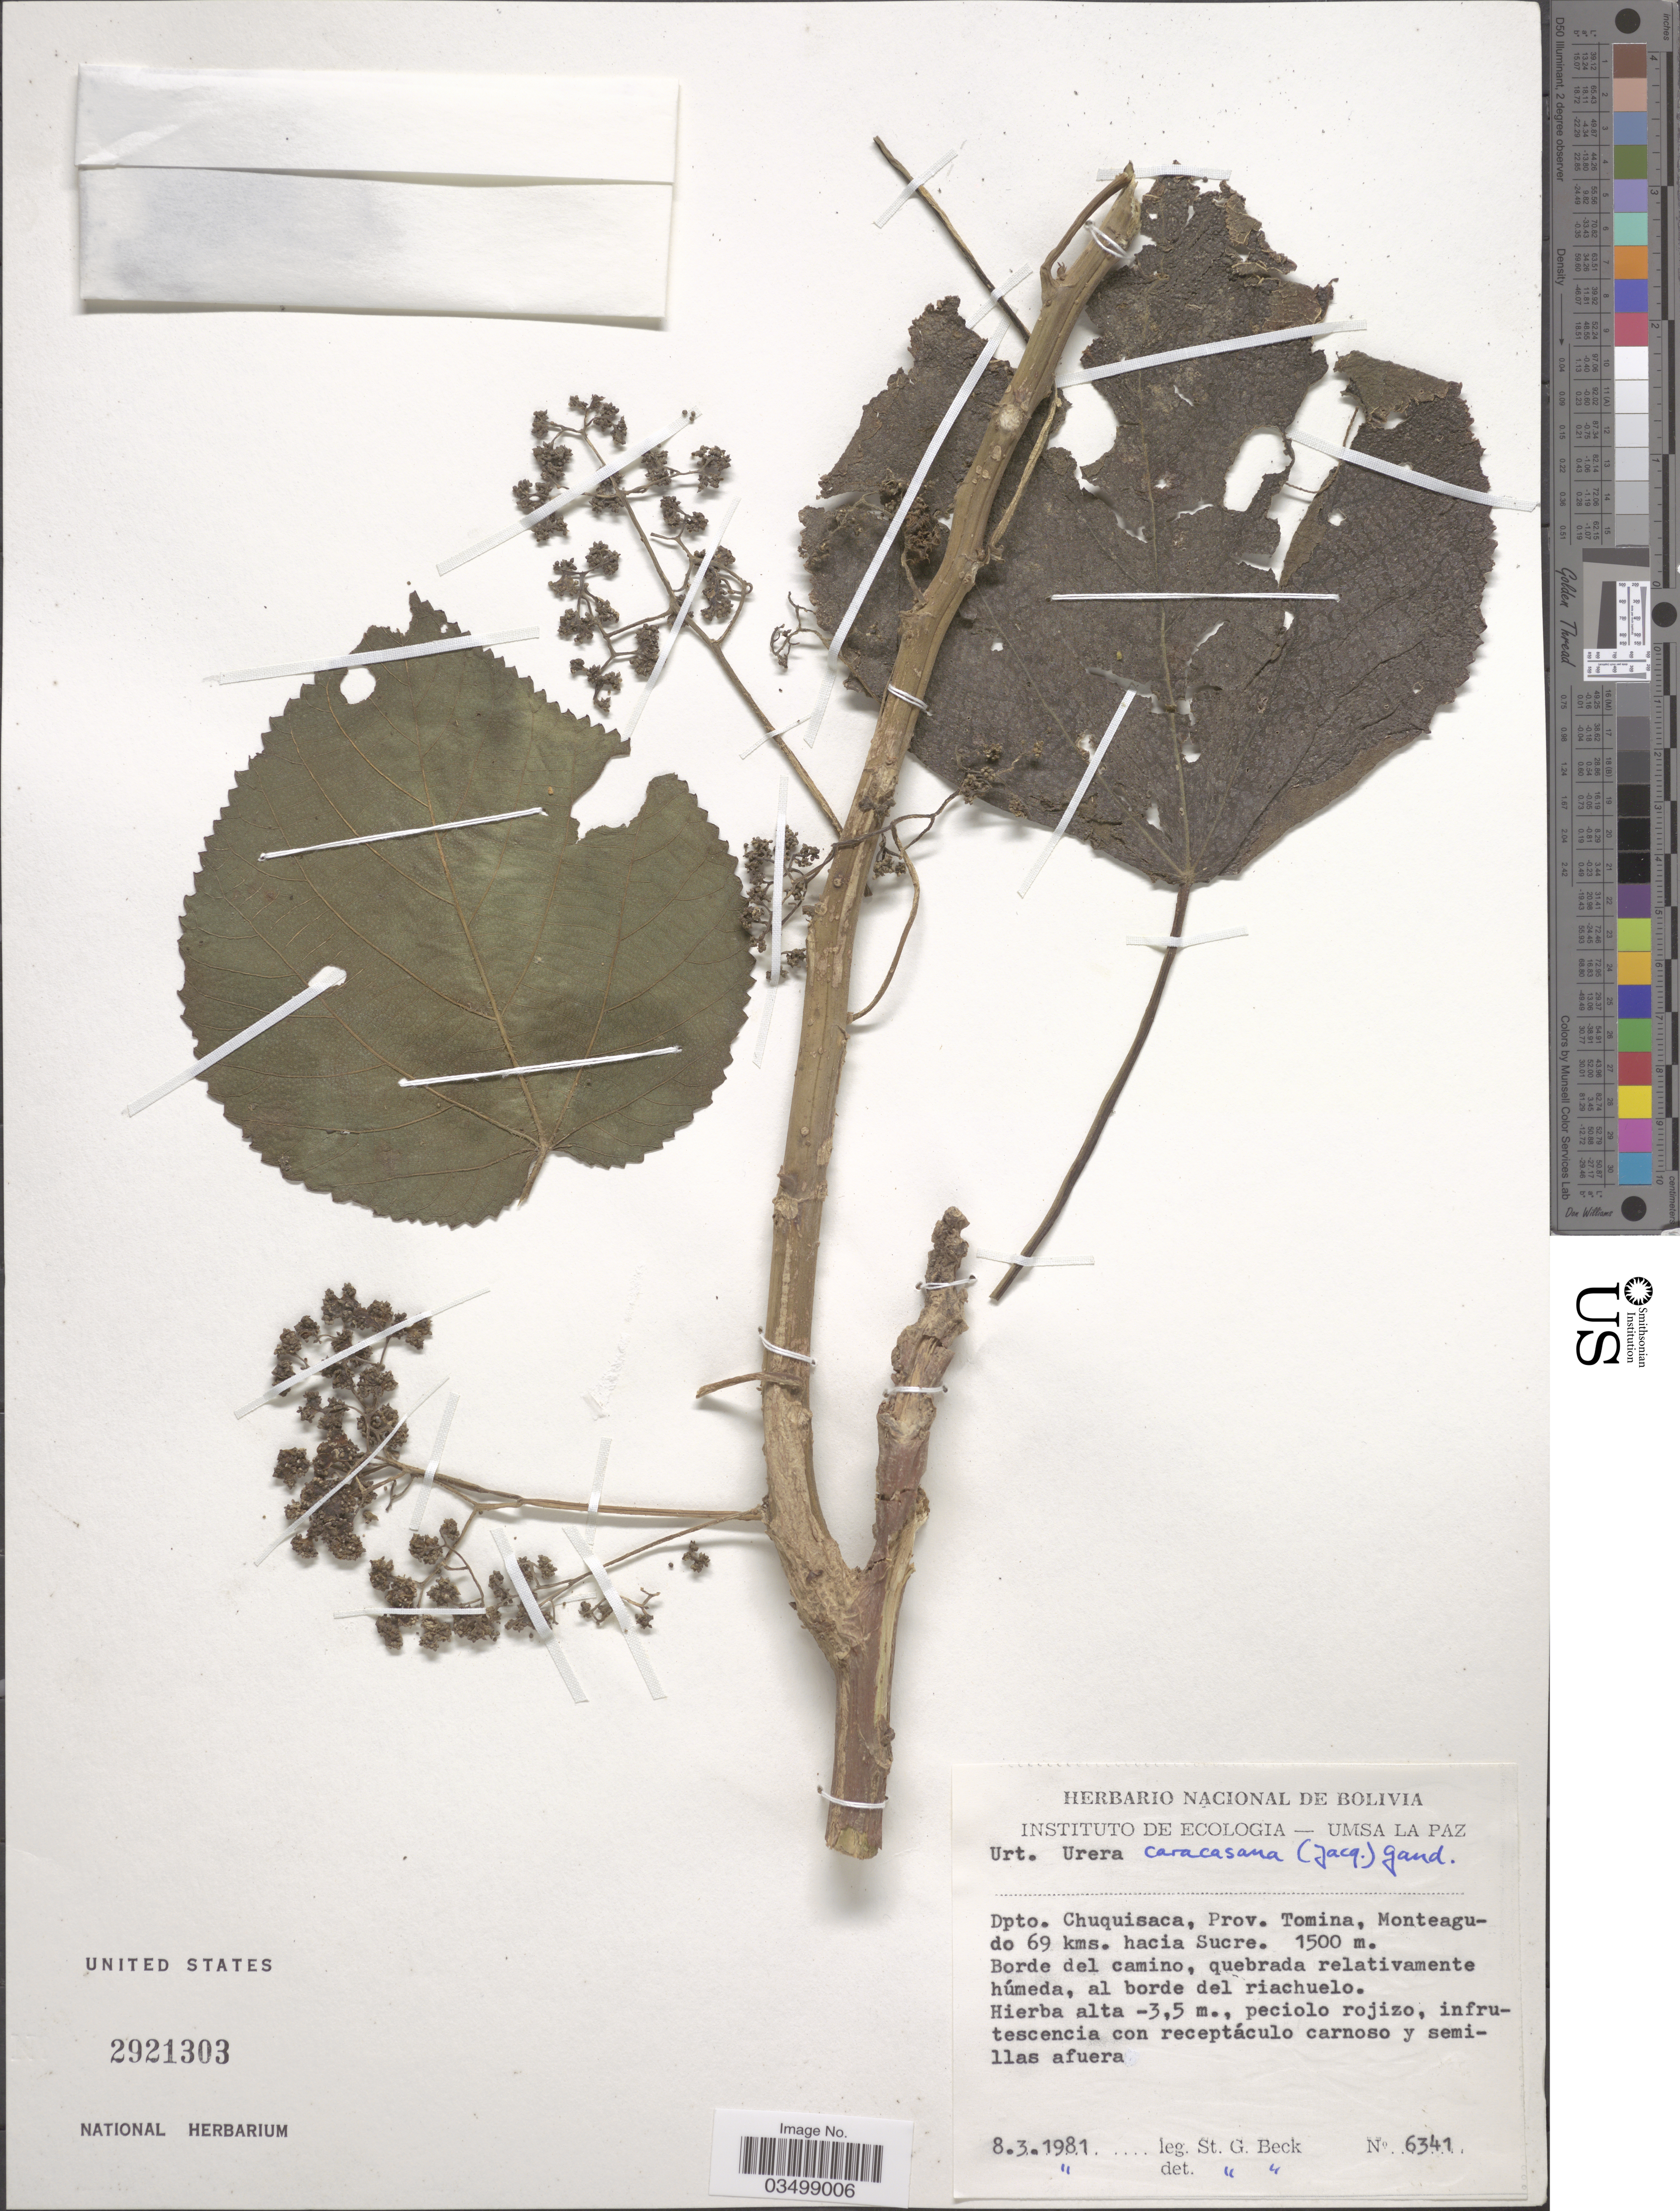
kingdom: Plantae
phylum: Tracheophyta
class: Magnoliopsida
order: Rosales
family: Urticaceae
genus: Urera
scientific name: Urera caracasana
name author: (Jacq.) Gaudich. ex Griseb.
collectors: S. G. Beck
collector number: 6341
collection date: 1981-03-08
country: Bolivia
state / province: Chuquisaca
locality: Dpto. Chuquisaca, Prov. Tomina, Monteagudo 69 kms. hacia Sucre.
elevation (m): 1500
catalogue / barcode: US 2921303